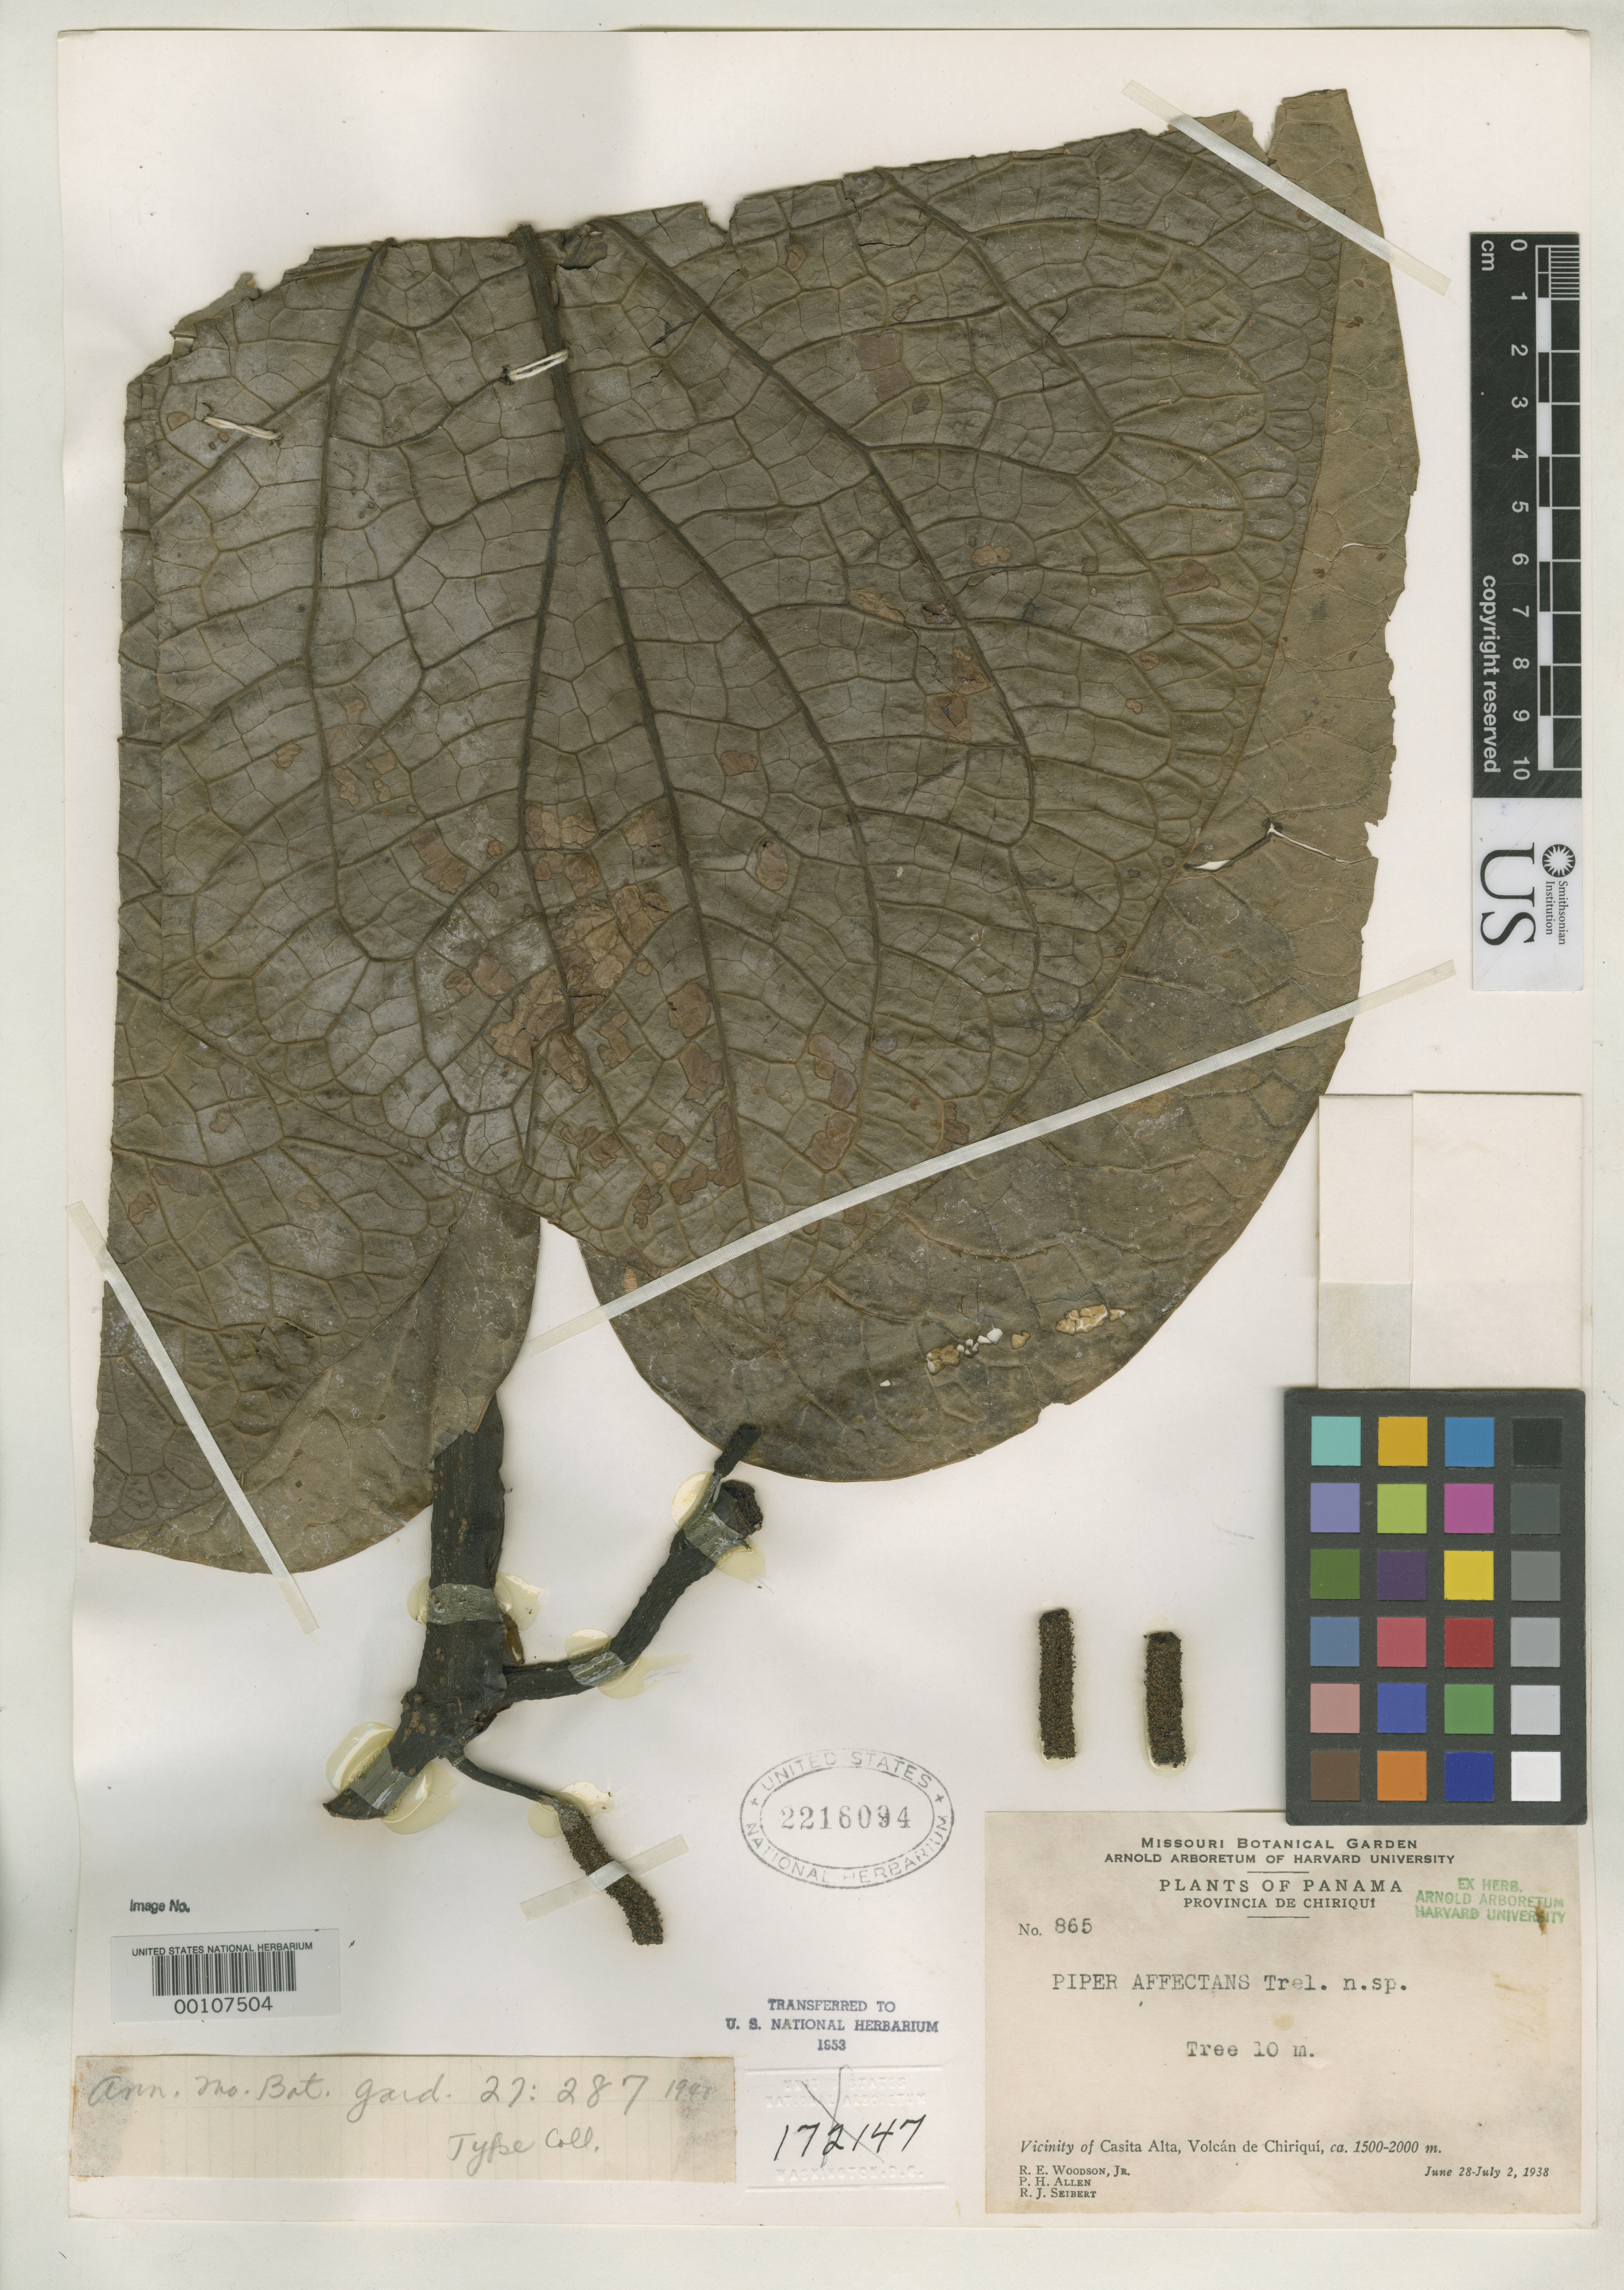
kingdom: Plantae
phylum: Tracheophyta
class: Magnoliopsida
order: Piperales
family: Piperaceae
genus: Piper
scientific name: Piper affectans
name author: Trel. in Woodson & Schery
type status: Isotype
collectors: R. E. Woodson, P. H. Allen & R. J. Seibert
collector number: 865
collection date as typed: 28 Jun 1938 to 02 Jul 1938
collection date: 1938-06-28/1938-07-02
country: Panama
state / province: Chiriquí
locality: Vicinity of Casita Alta, Volcan de Chiriqui.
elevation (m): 1500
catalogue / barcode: US 2216094